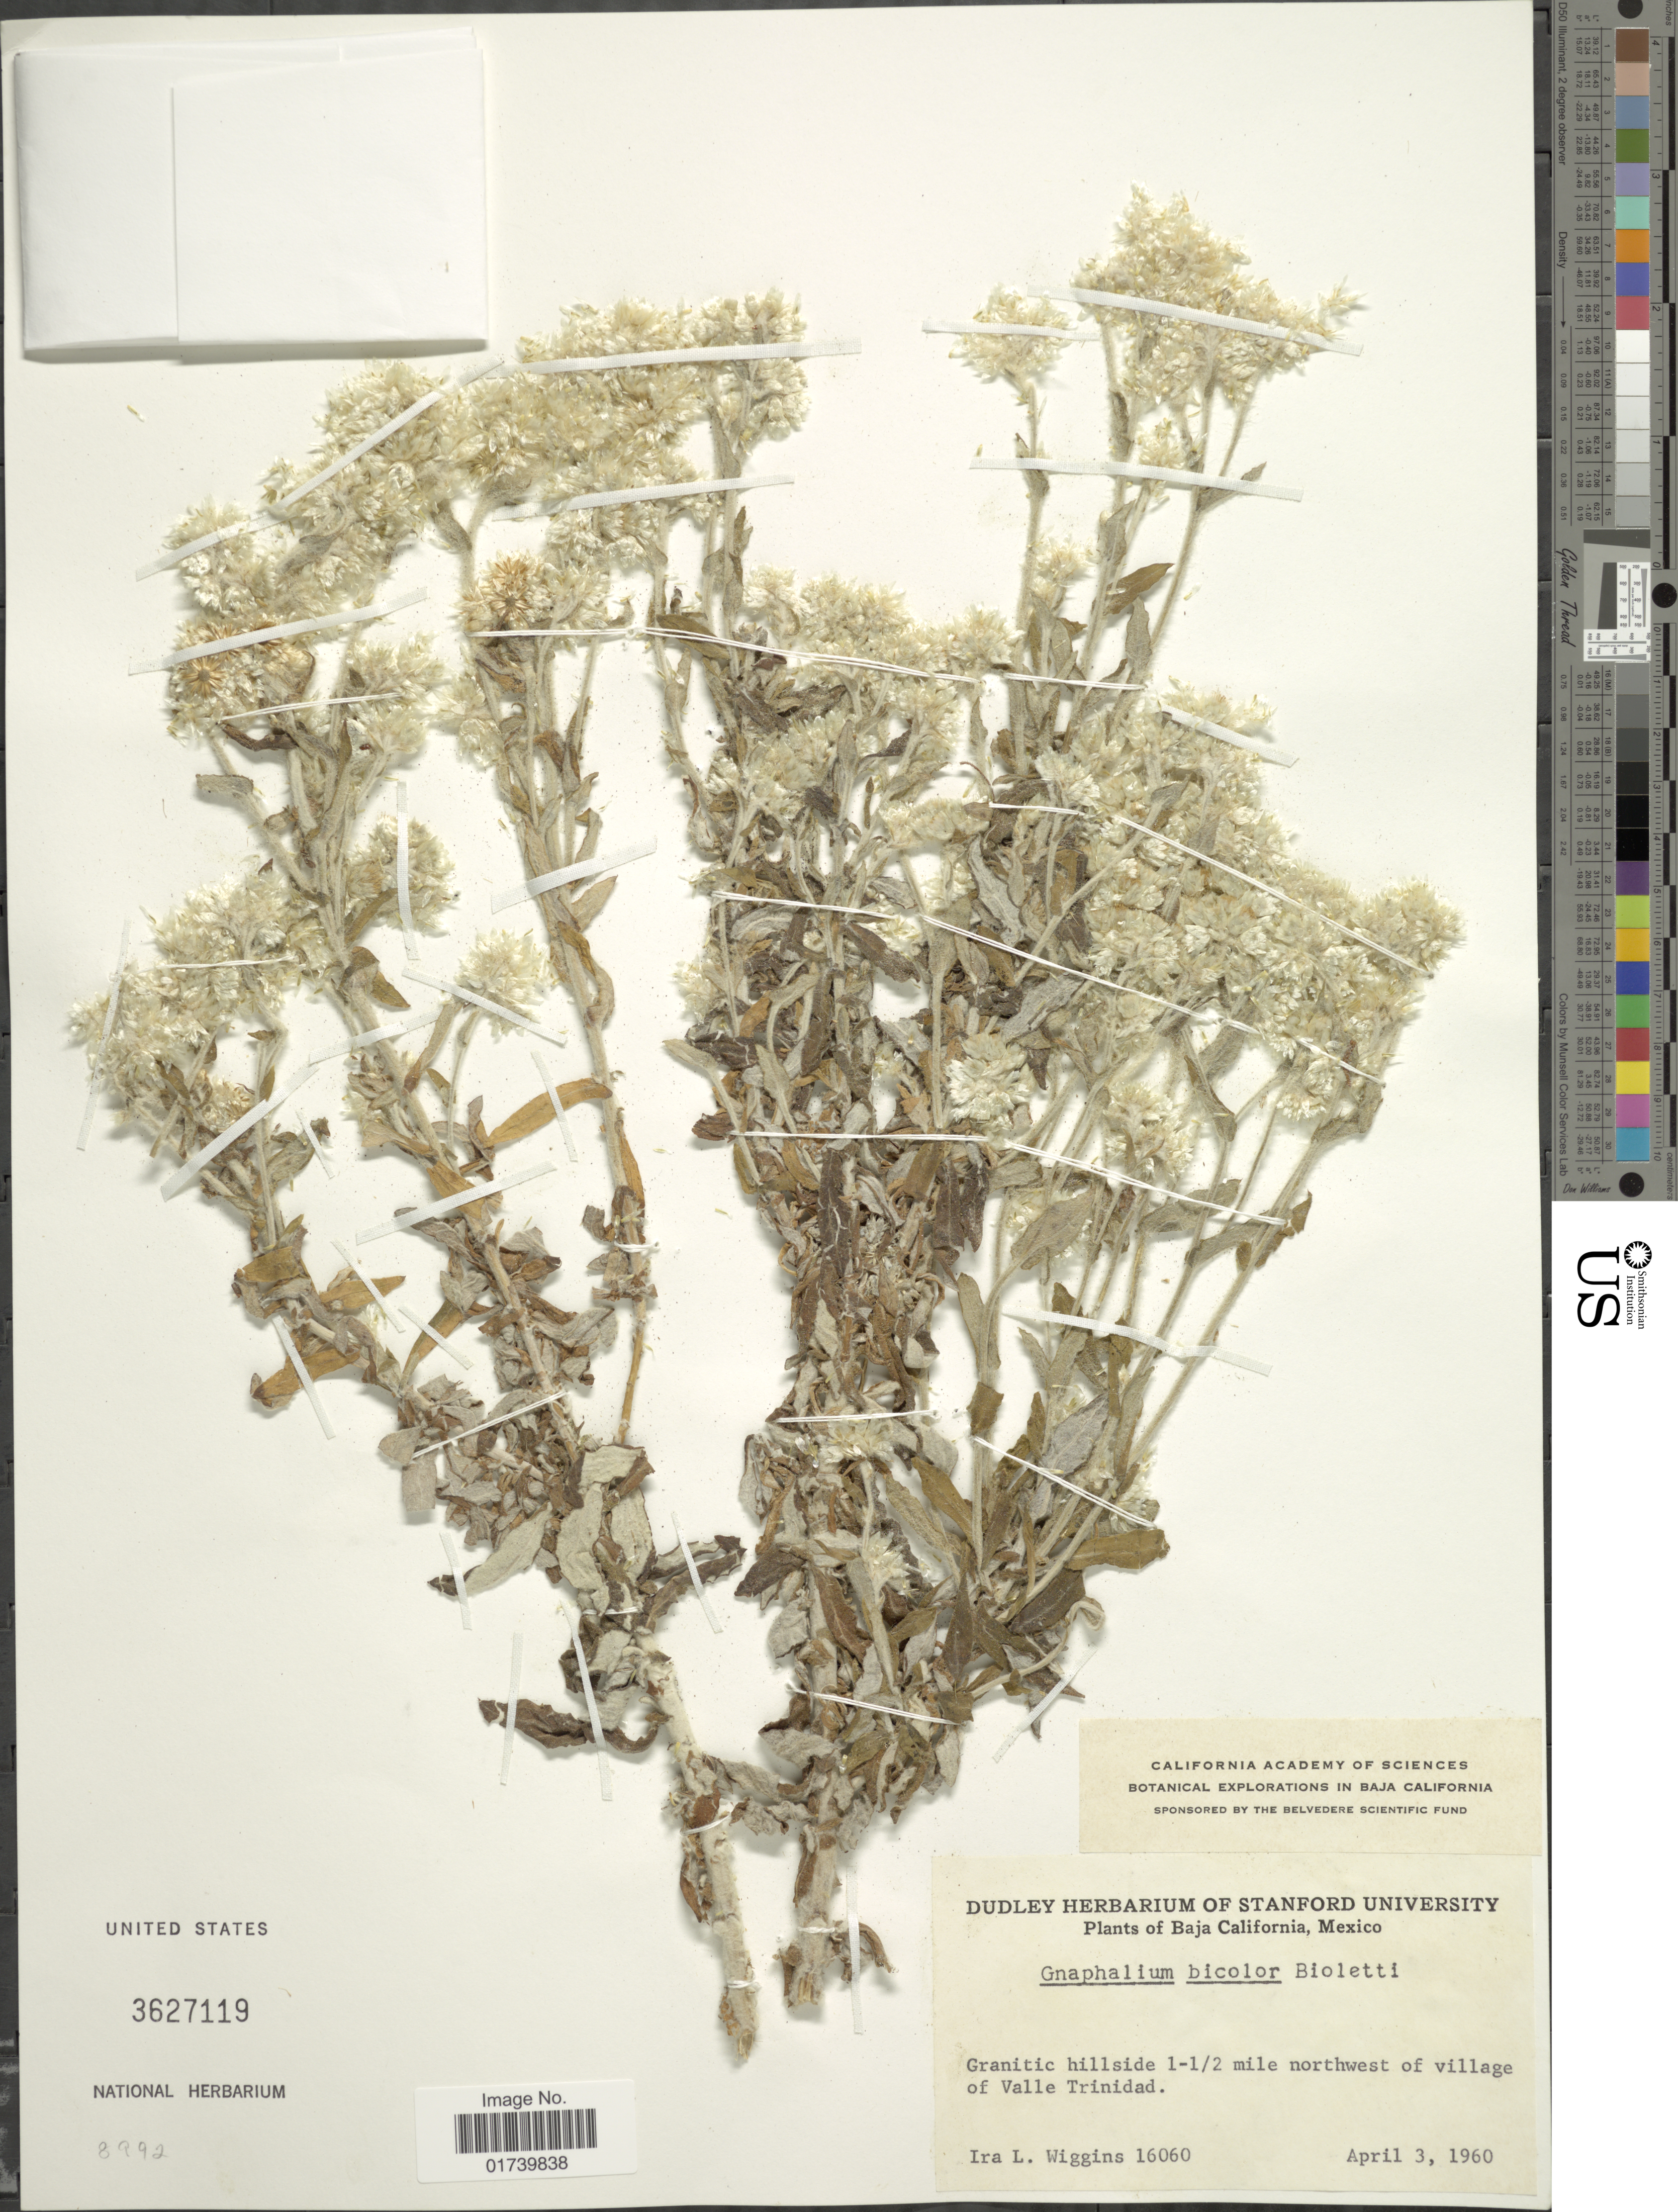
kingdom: Plantae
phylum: Tracheophyta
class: Magnoliopsida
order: Asterales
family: Asteraceae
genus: Pseudognaphalium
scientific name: Pseudognaphalium biolettii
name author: Anderb.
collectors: I. L. Wiggins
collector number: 16060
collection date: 1960-04-03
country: Mexico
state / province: Baja California Sur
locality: Granitic hillside 1-1/2 mile northeast of village of Valle Trinidad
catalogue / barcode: US 3627119